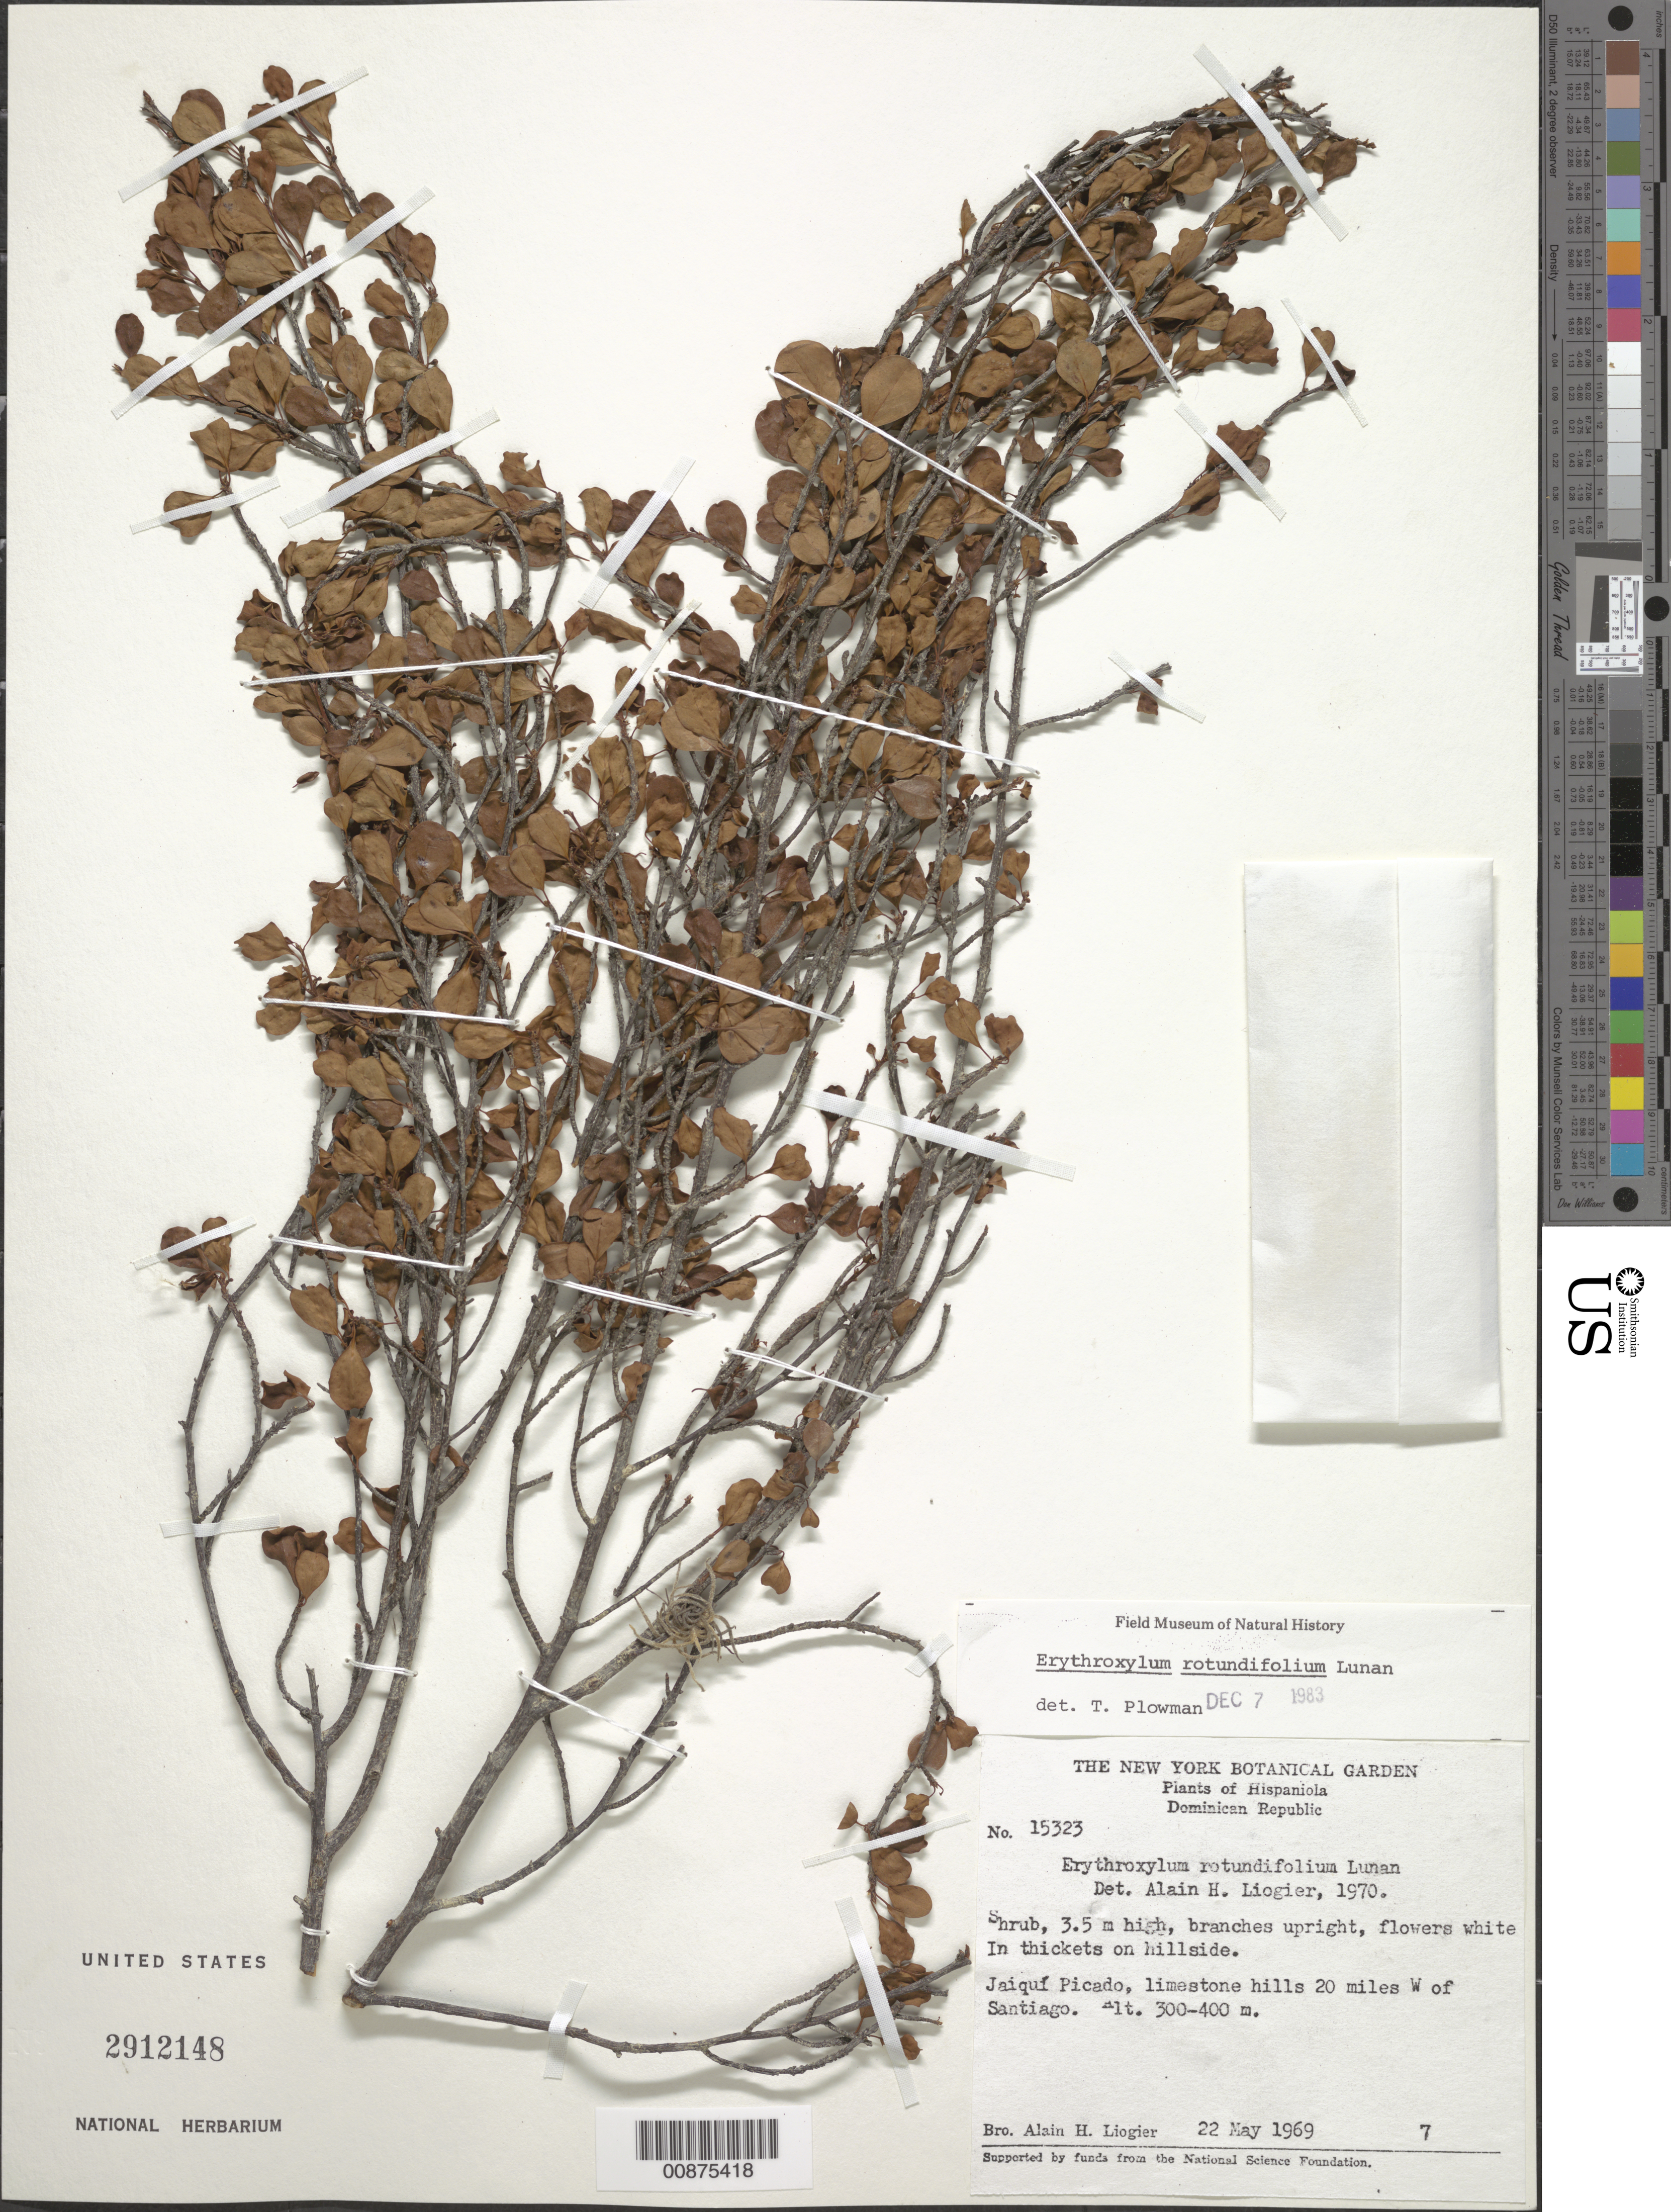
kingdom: Plantae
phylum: Tracheophyta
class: Magnoliopsida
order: Malpighiales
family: Erythroxylaceae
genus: Erythroxylum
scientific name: Erythroxylum rotundifolium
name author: Lunan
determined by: Plowman, Timothy C.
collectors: A. H. Liogier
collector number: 15323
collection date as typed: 22 May 1969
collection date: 1969-05-22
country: Dominican Republic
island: Hispaniola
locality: Jaiquí Picado, limestone hills 20 miles W of Santiago.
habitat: In thickets on hillside. Limestone hills.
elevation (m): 300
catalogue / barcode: US 2912148